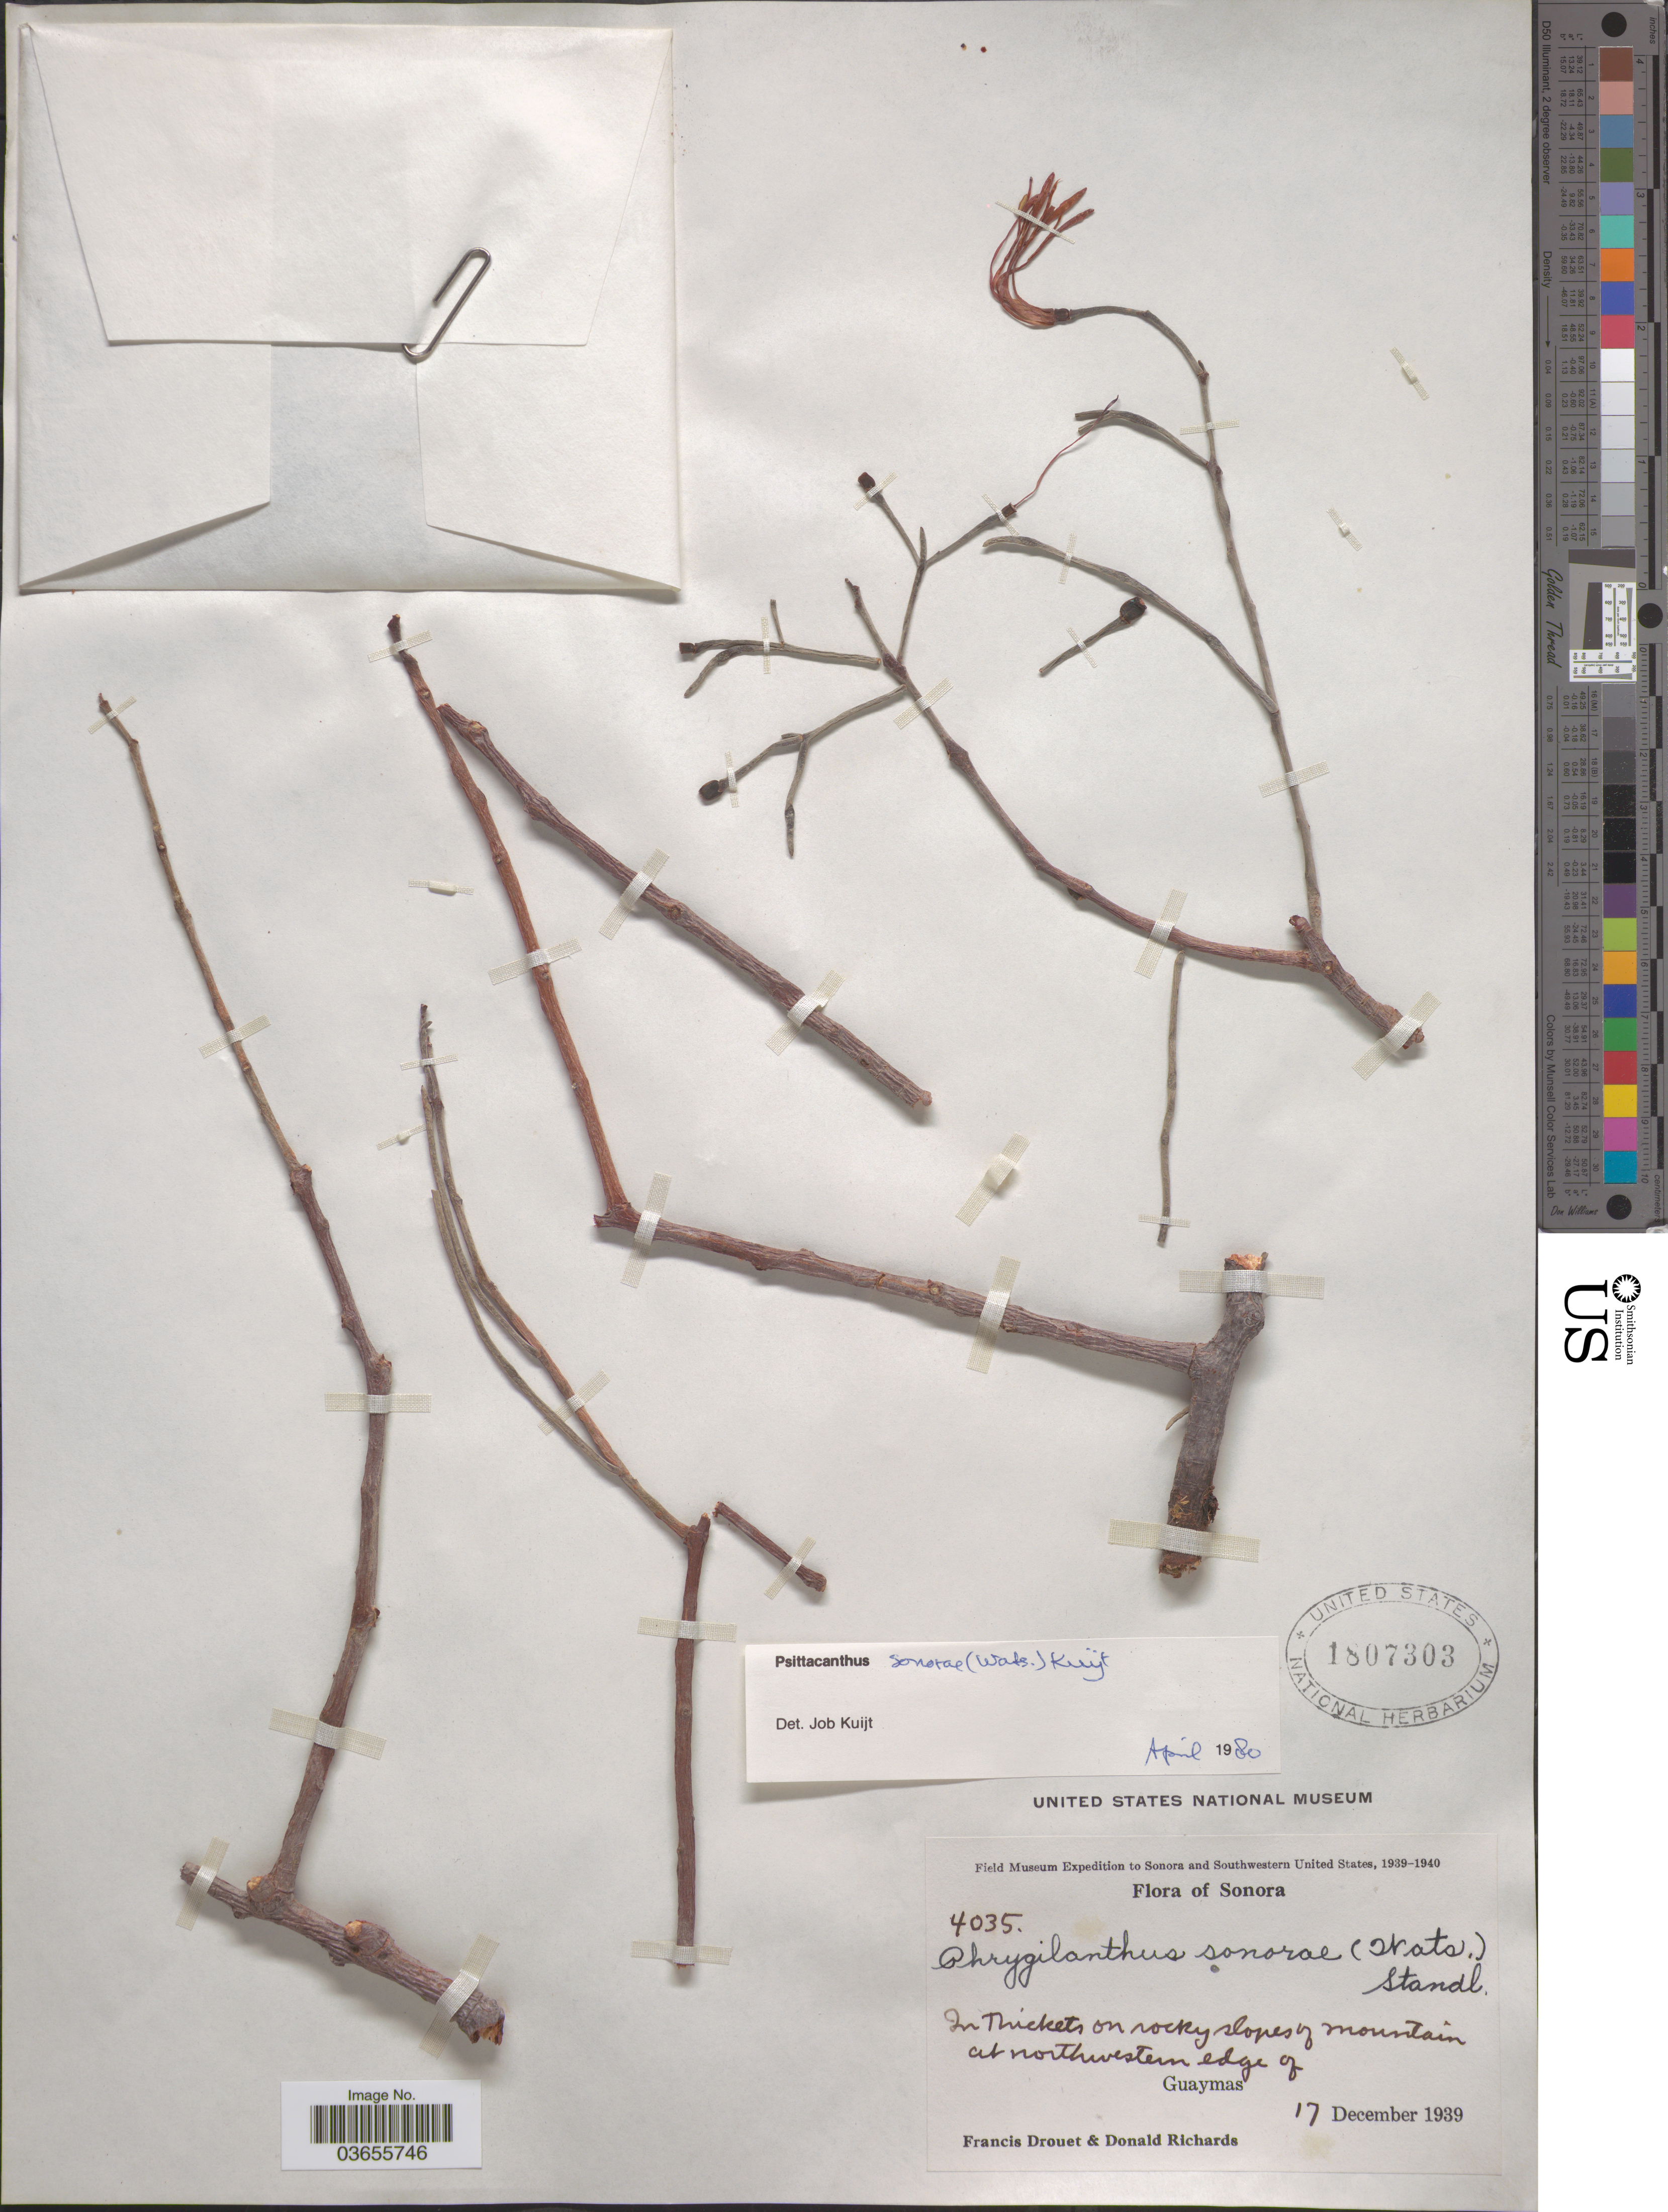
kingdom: Plantae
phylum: Tracheophyta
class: Magnoliopsida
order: Santalales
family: Loranthaceae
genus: Psittacanthus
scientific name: Psittacanthus sonorae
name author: (S. Watson) Kuijt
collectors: F. E. Drouet & D. Richards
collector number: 4035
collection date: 1939-12-17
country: Mexico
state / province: Sonora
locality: In thickets on rocky slopes of mountain at northwestern edge of Guaymas.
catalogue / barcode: US 1807303